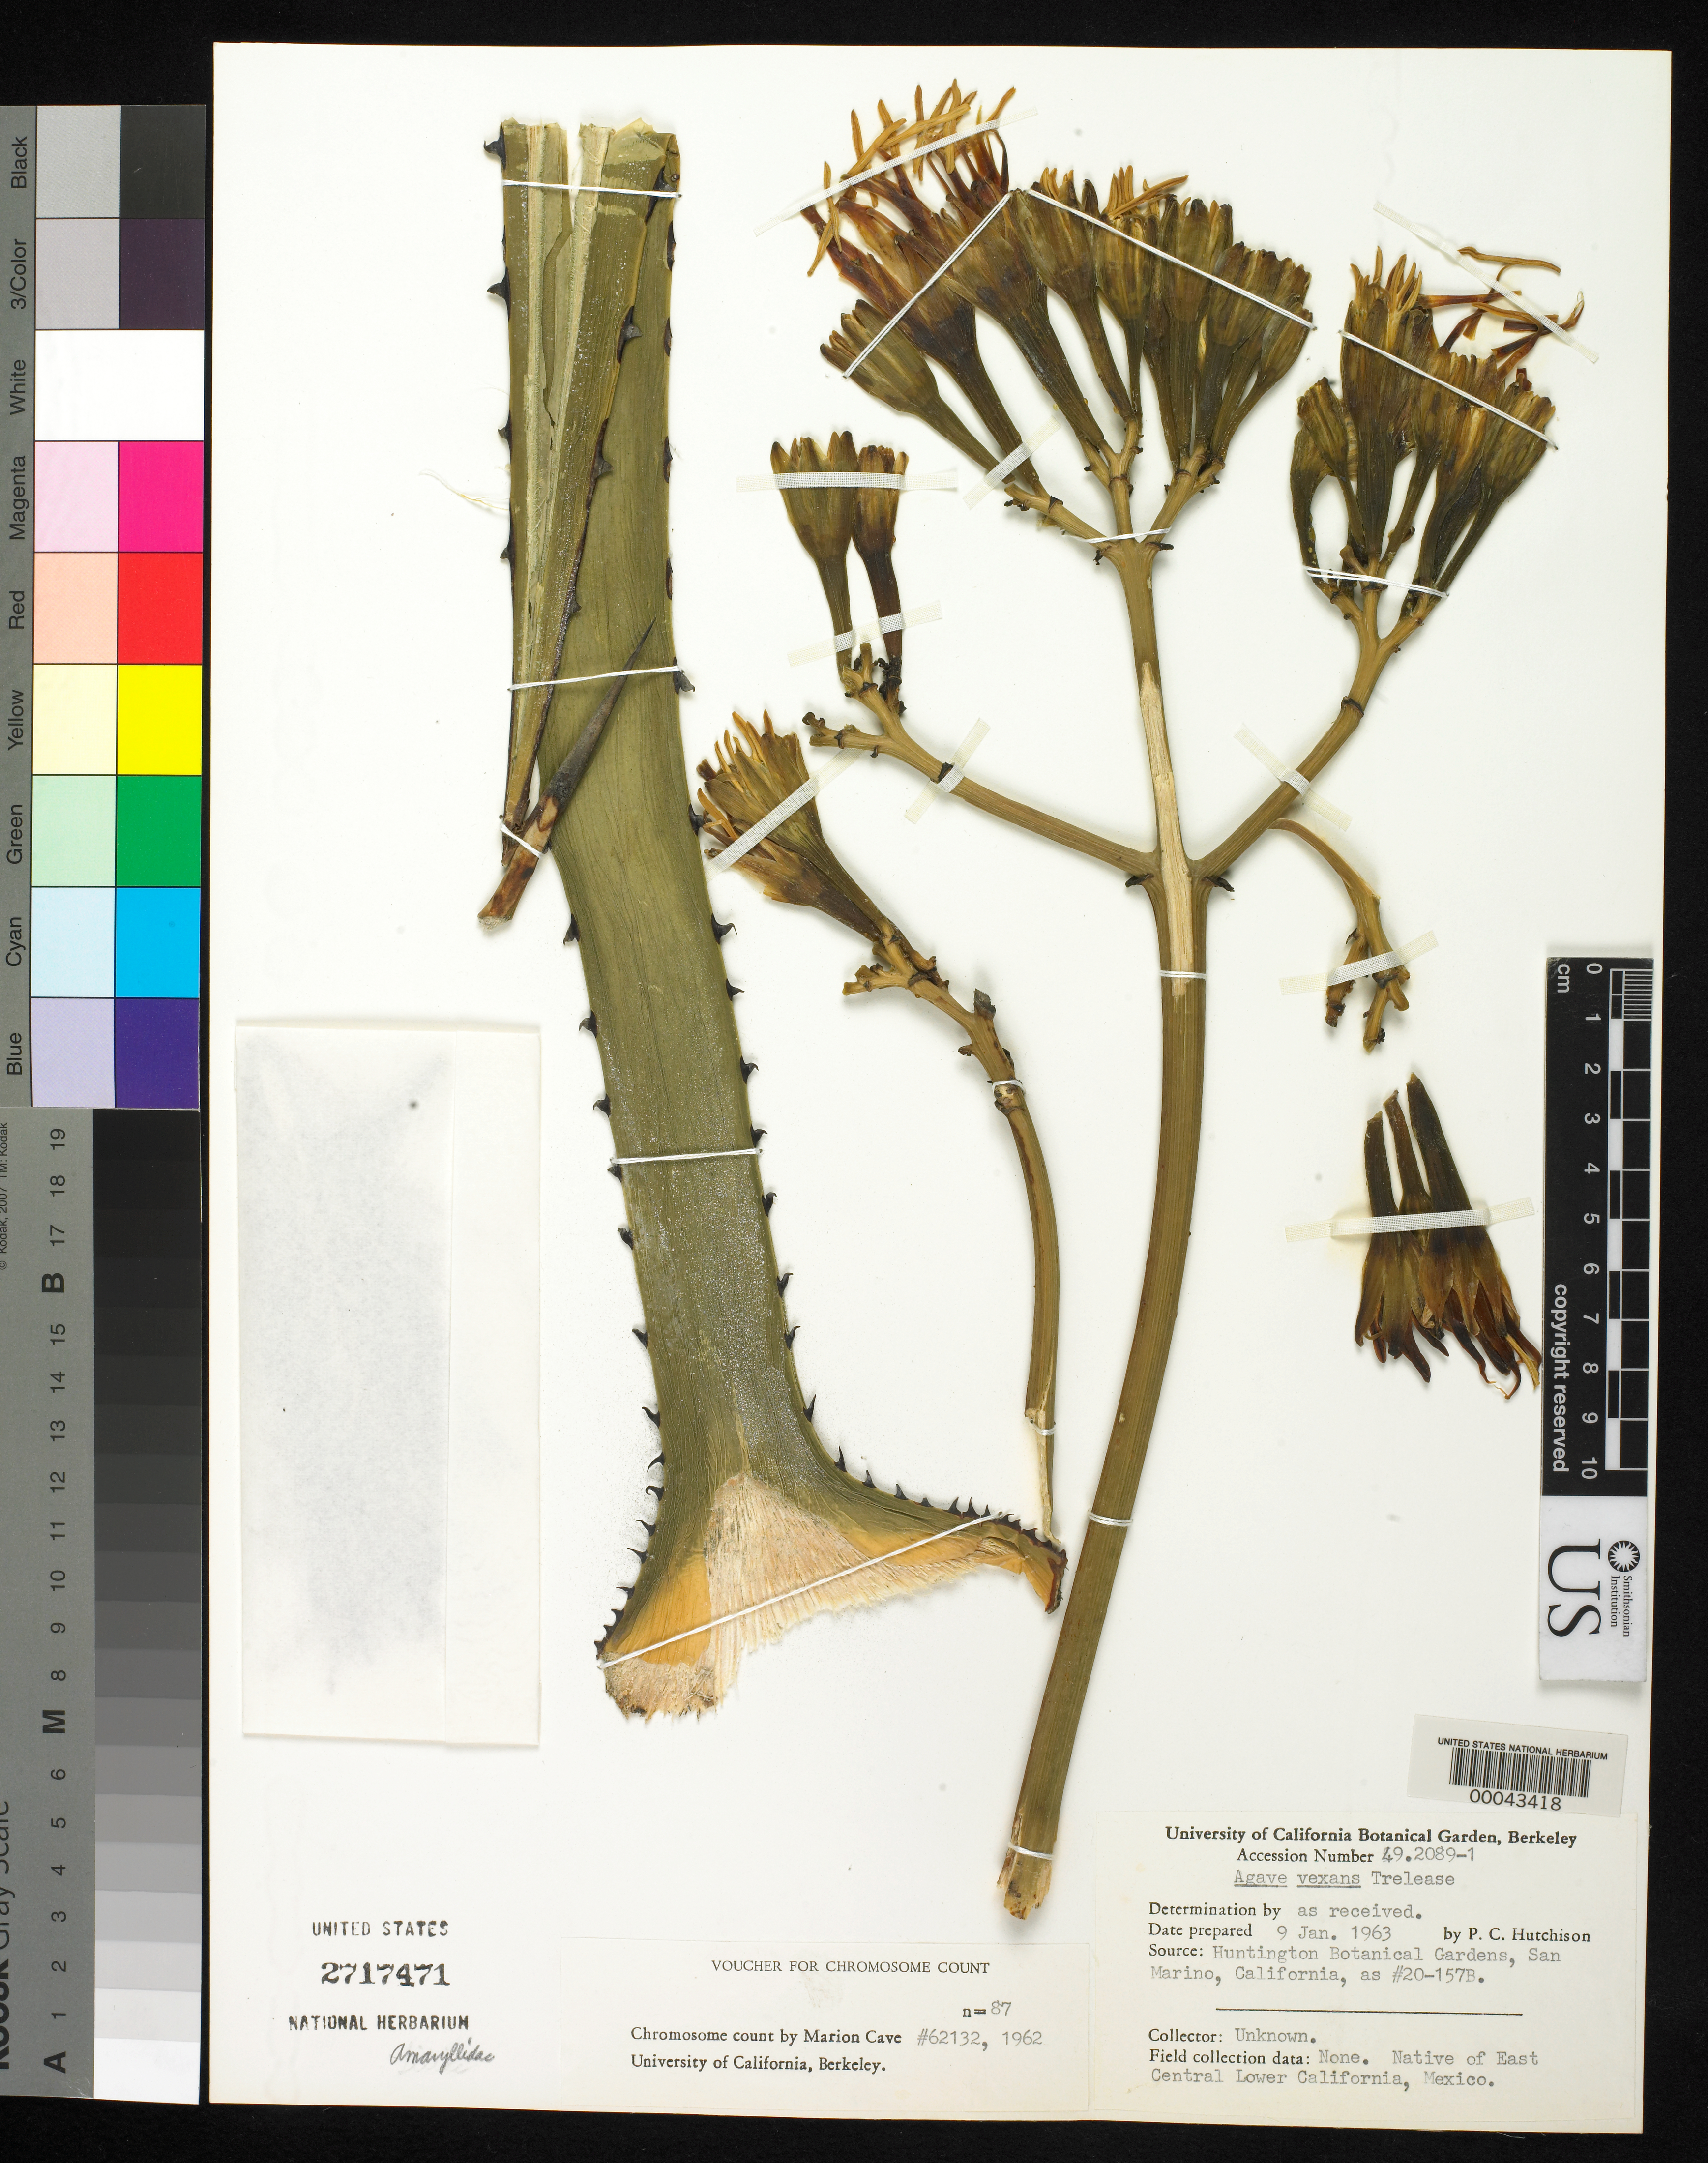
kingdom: Plantae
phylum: Tracheophyta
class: Liliopsida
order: Asparagales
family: Asparagaceae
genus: Agave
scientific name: Agave vexans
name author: Trel.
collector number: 49.2089-1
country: United States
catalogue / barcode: US 2717471